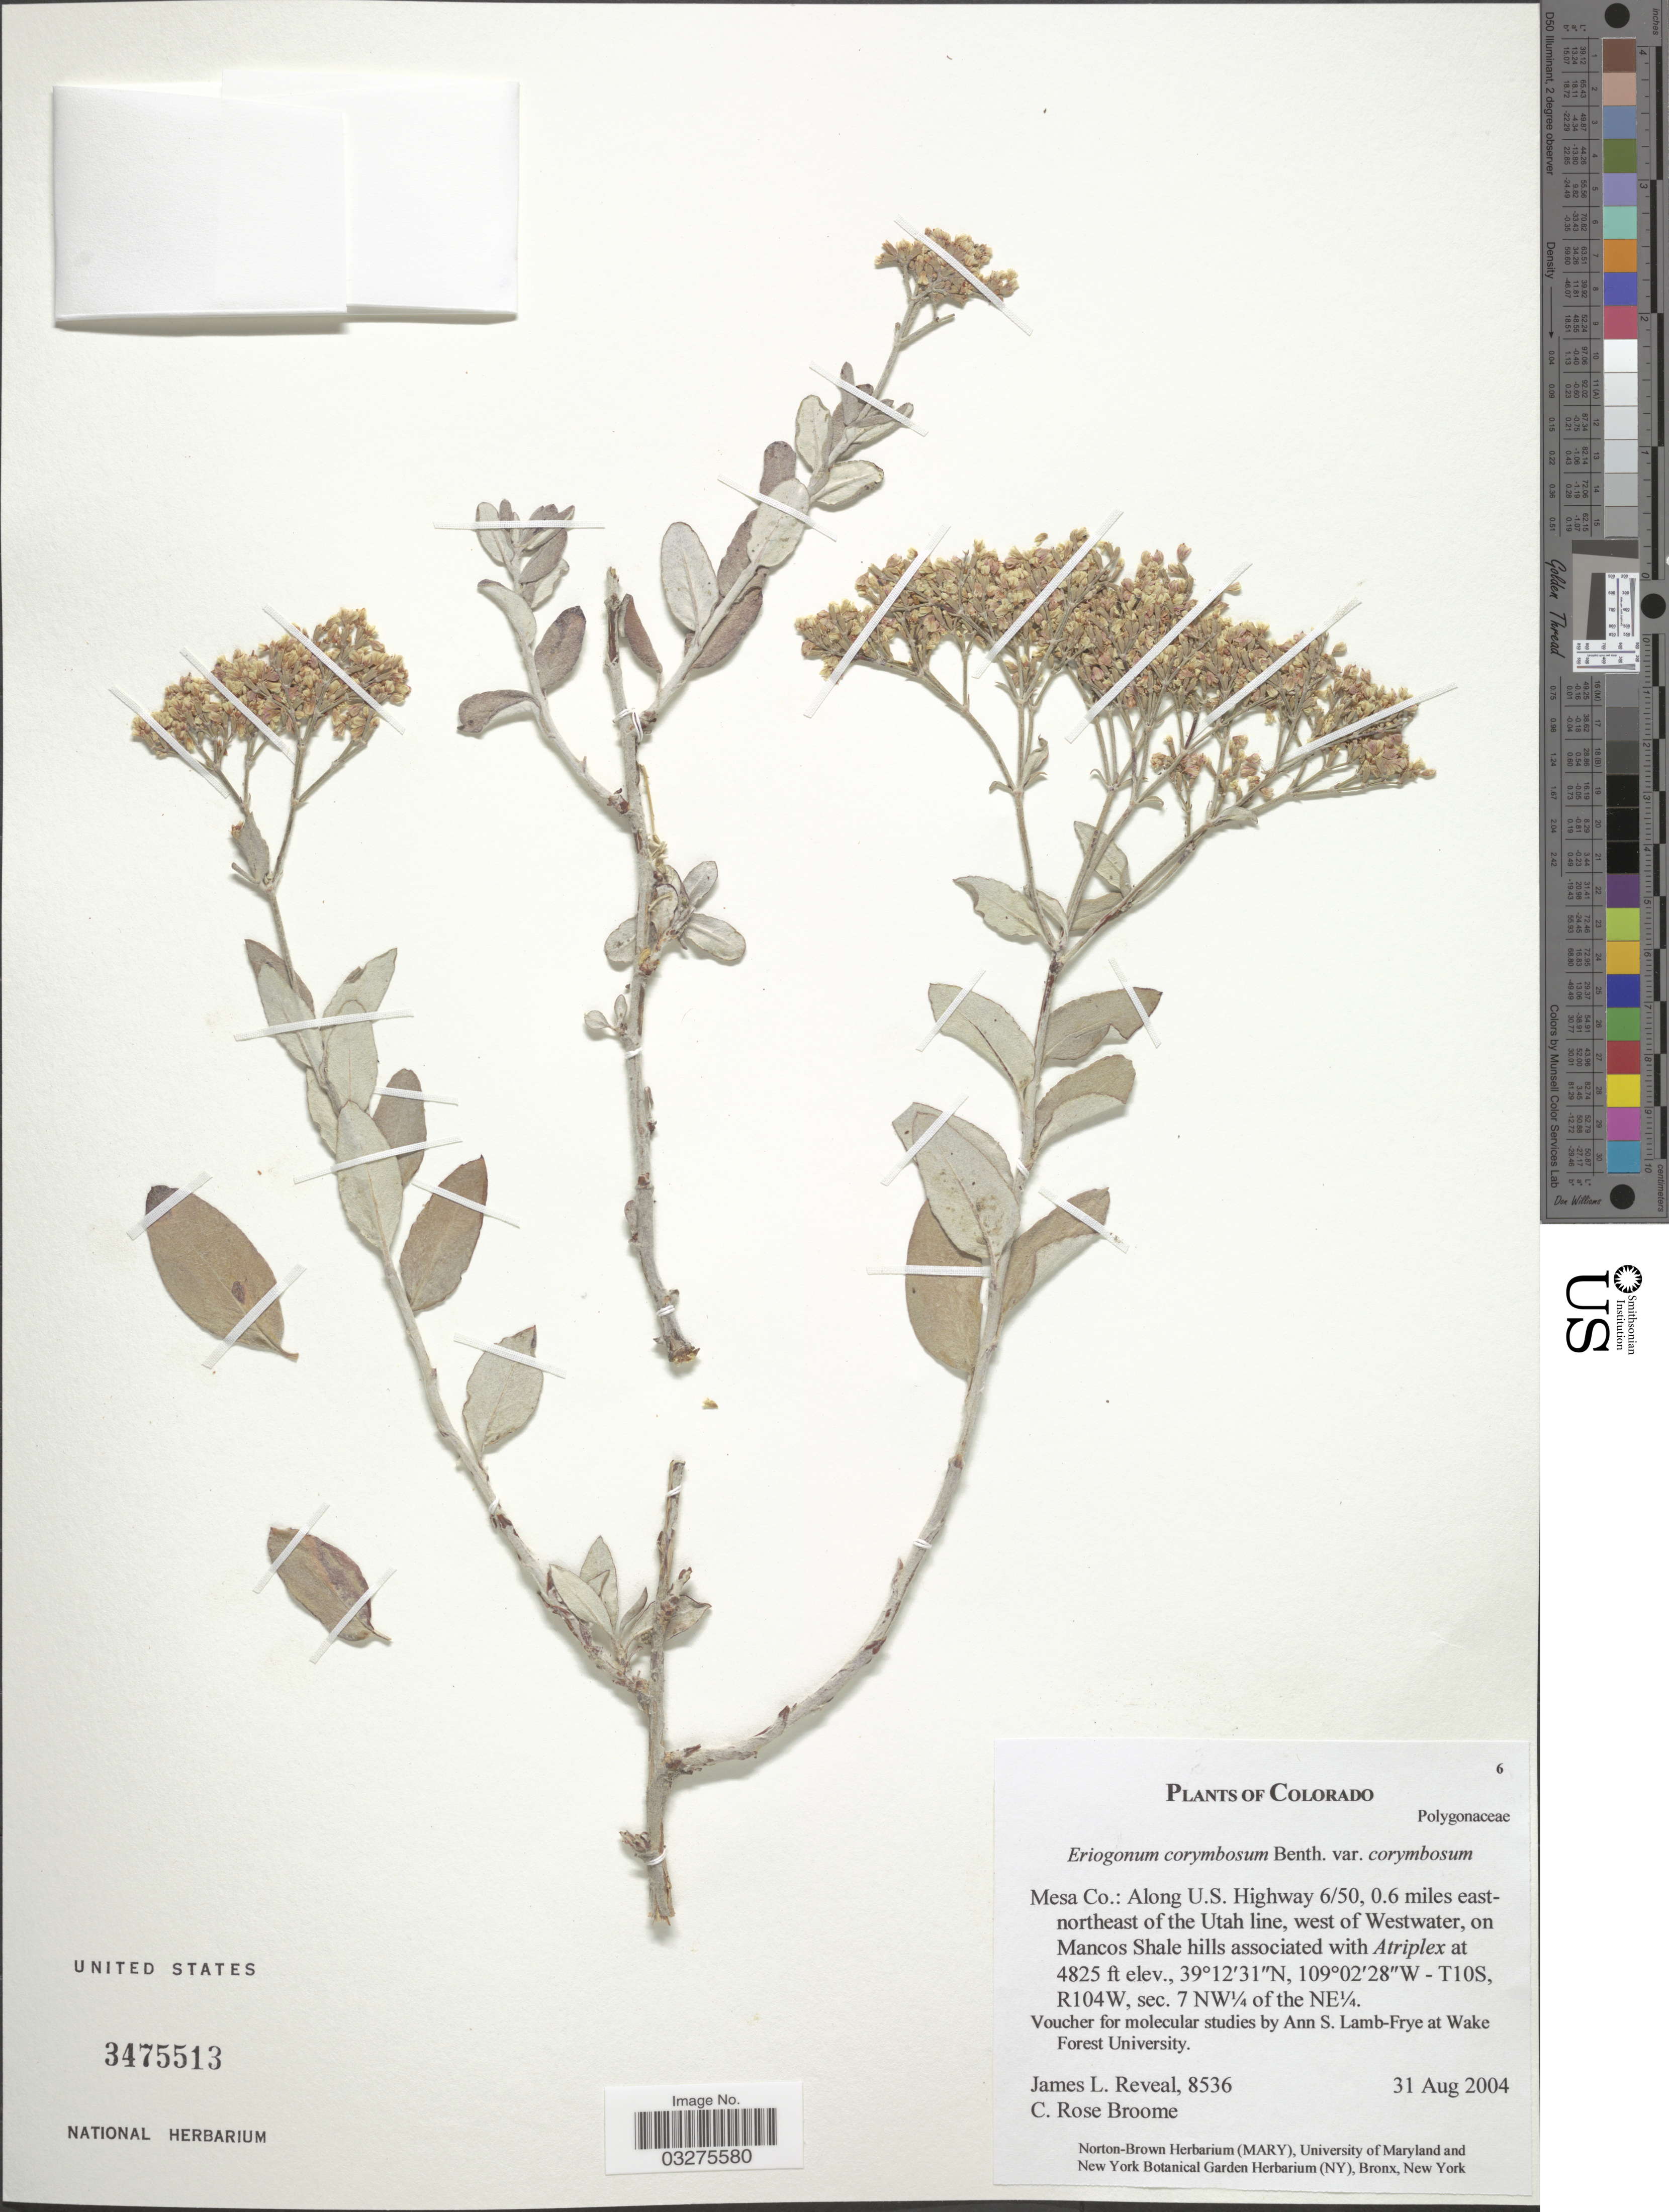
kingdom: Plantae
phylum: Tracheophyta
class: Magnoliopsida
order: Caryophyllales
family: Polygonaceae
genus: Eriogonum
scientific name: Eriogonum corymbosum var. corymbosum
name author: Benth.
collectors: J. L. Reveal & C. R. Broome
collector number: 8536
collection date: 2004-08-31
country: United States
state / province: Colorado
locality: Mesa Co.: Along U.S. Highway 6/50, 0.6 miles east-northeast of the Utah line, west of Westwater, on Mancos Shale hills. T10S, R104W, sec. 7 NW¼ of the NE¼.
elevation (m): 1471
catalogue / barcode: US 3475513